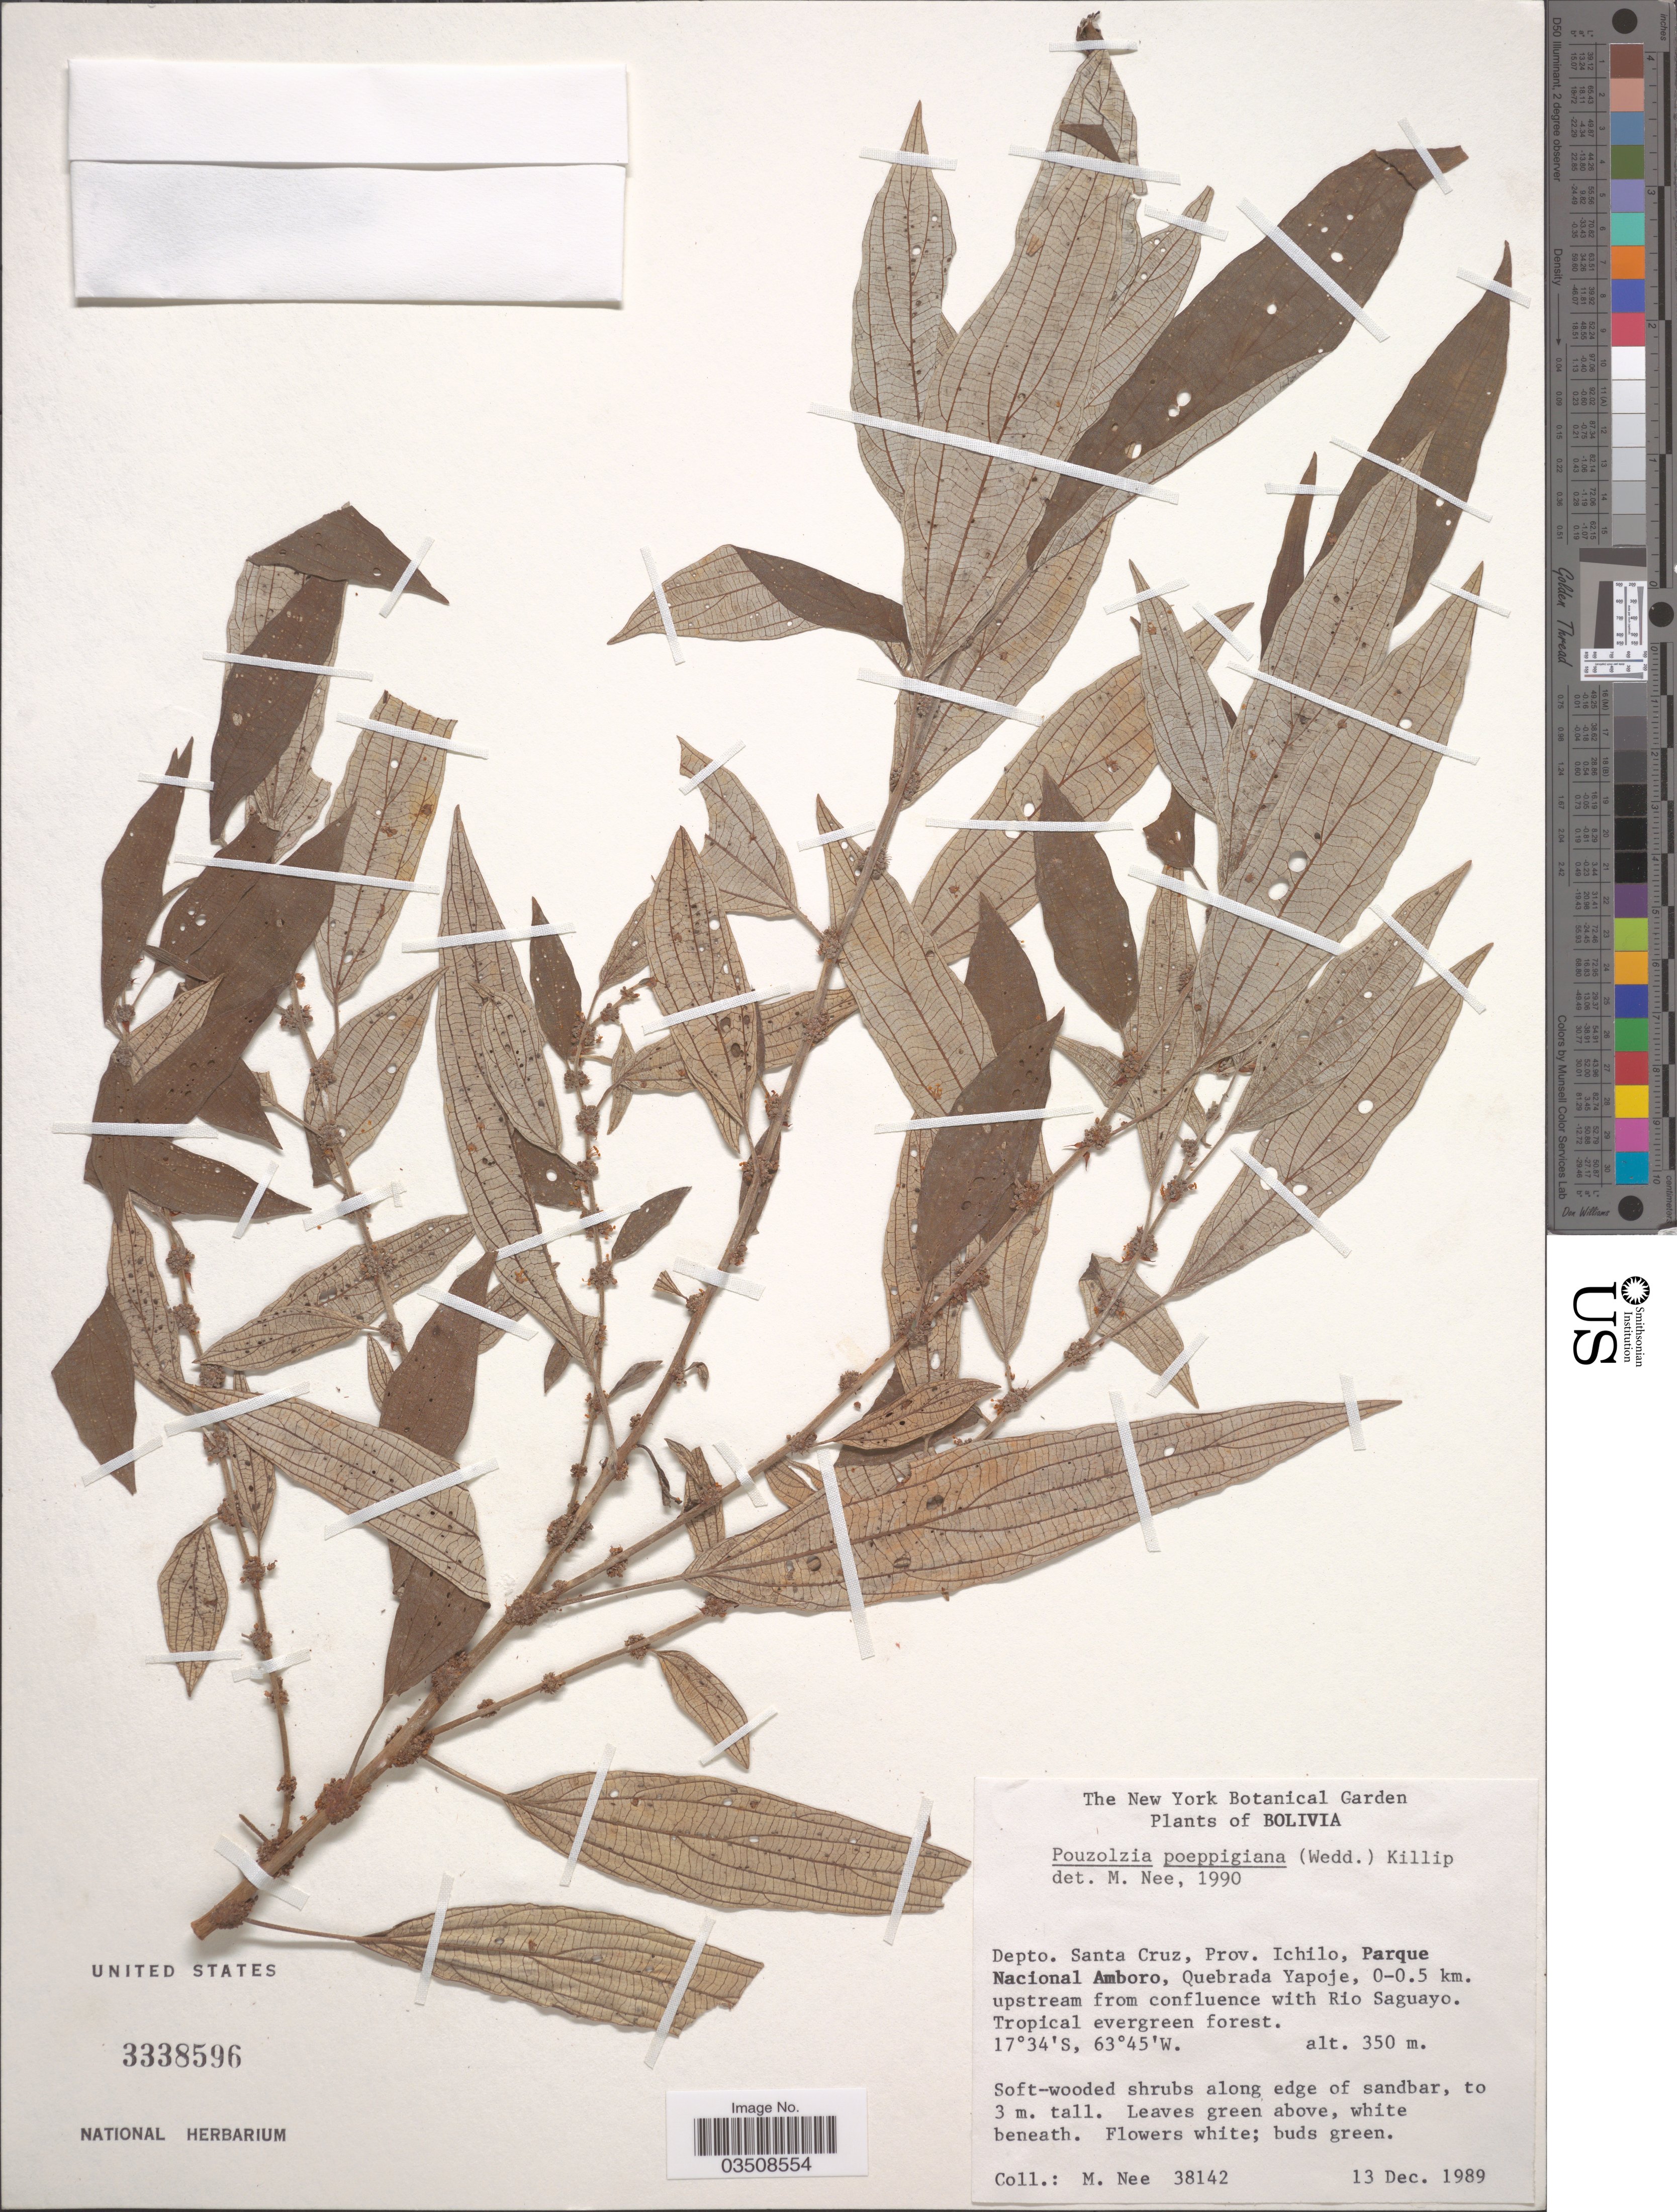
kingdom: Plantae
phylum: Tracheophyta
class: Magnoliopsida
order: Rosales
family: Urticaceae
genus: Pouzolzia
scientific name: Pouzolzia poeppigiana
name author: (Wedd.) Killip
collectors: M. Nee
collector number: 38142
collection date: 1989-12-13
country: Bolivia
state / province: Santa Cruz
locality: Depto. Santa Cruz, Prov. Ichilo, Parque Nacional Amboro, Quebrada Yapoje, 0-0.5 km. upstream from confluence with Rio Saguayo.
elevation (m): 350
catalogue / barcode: US 3338596